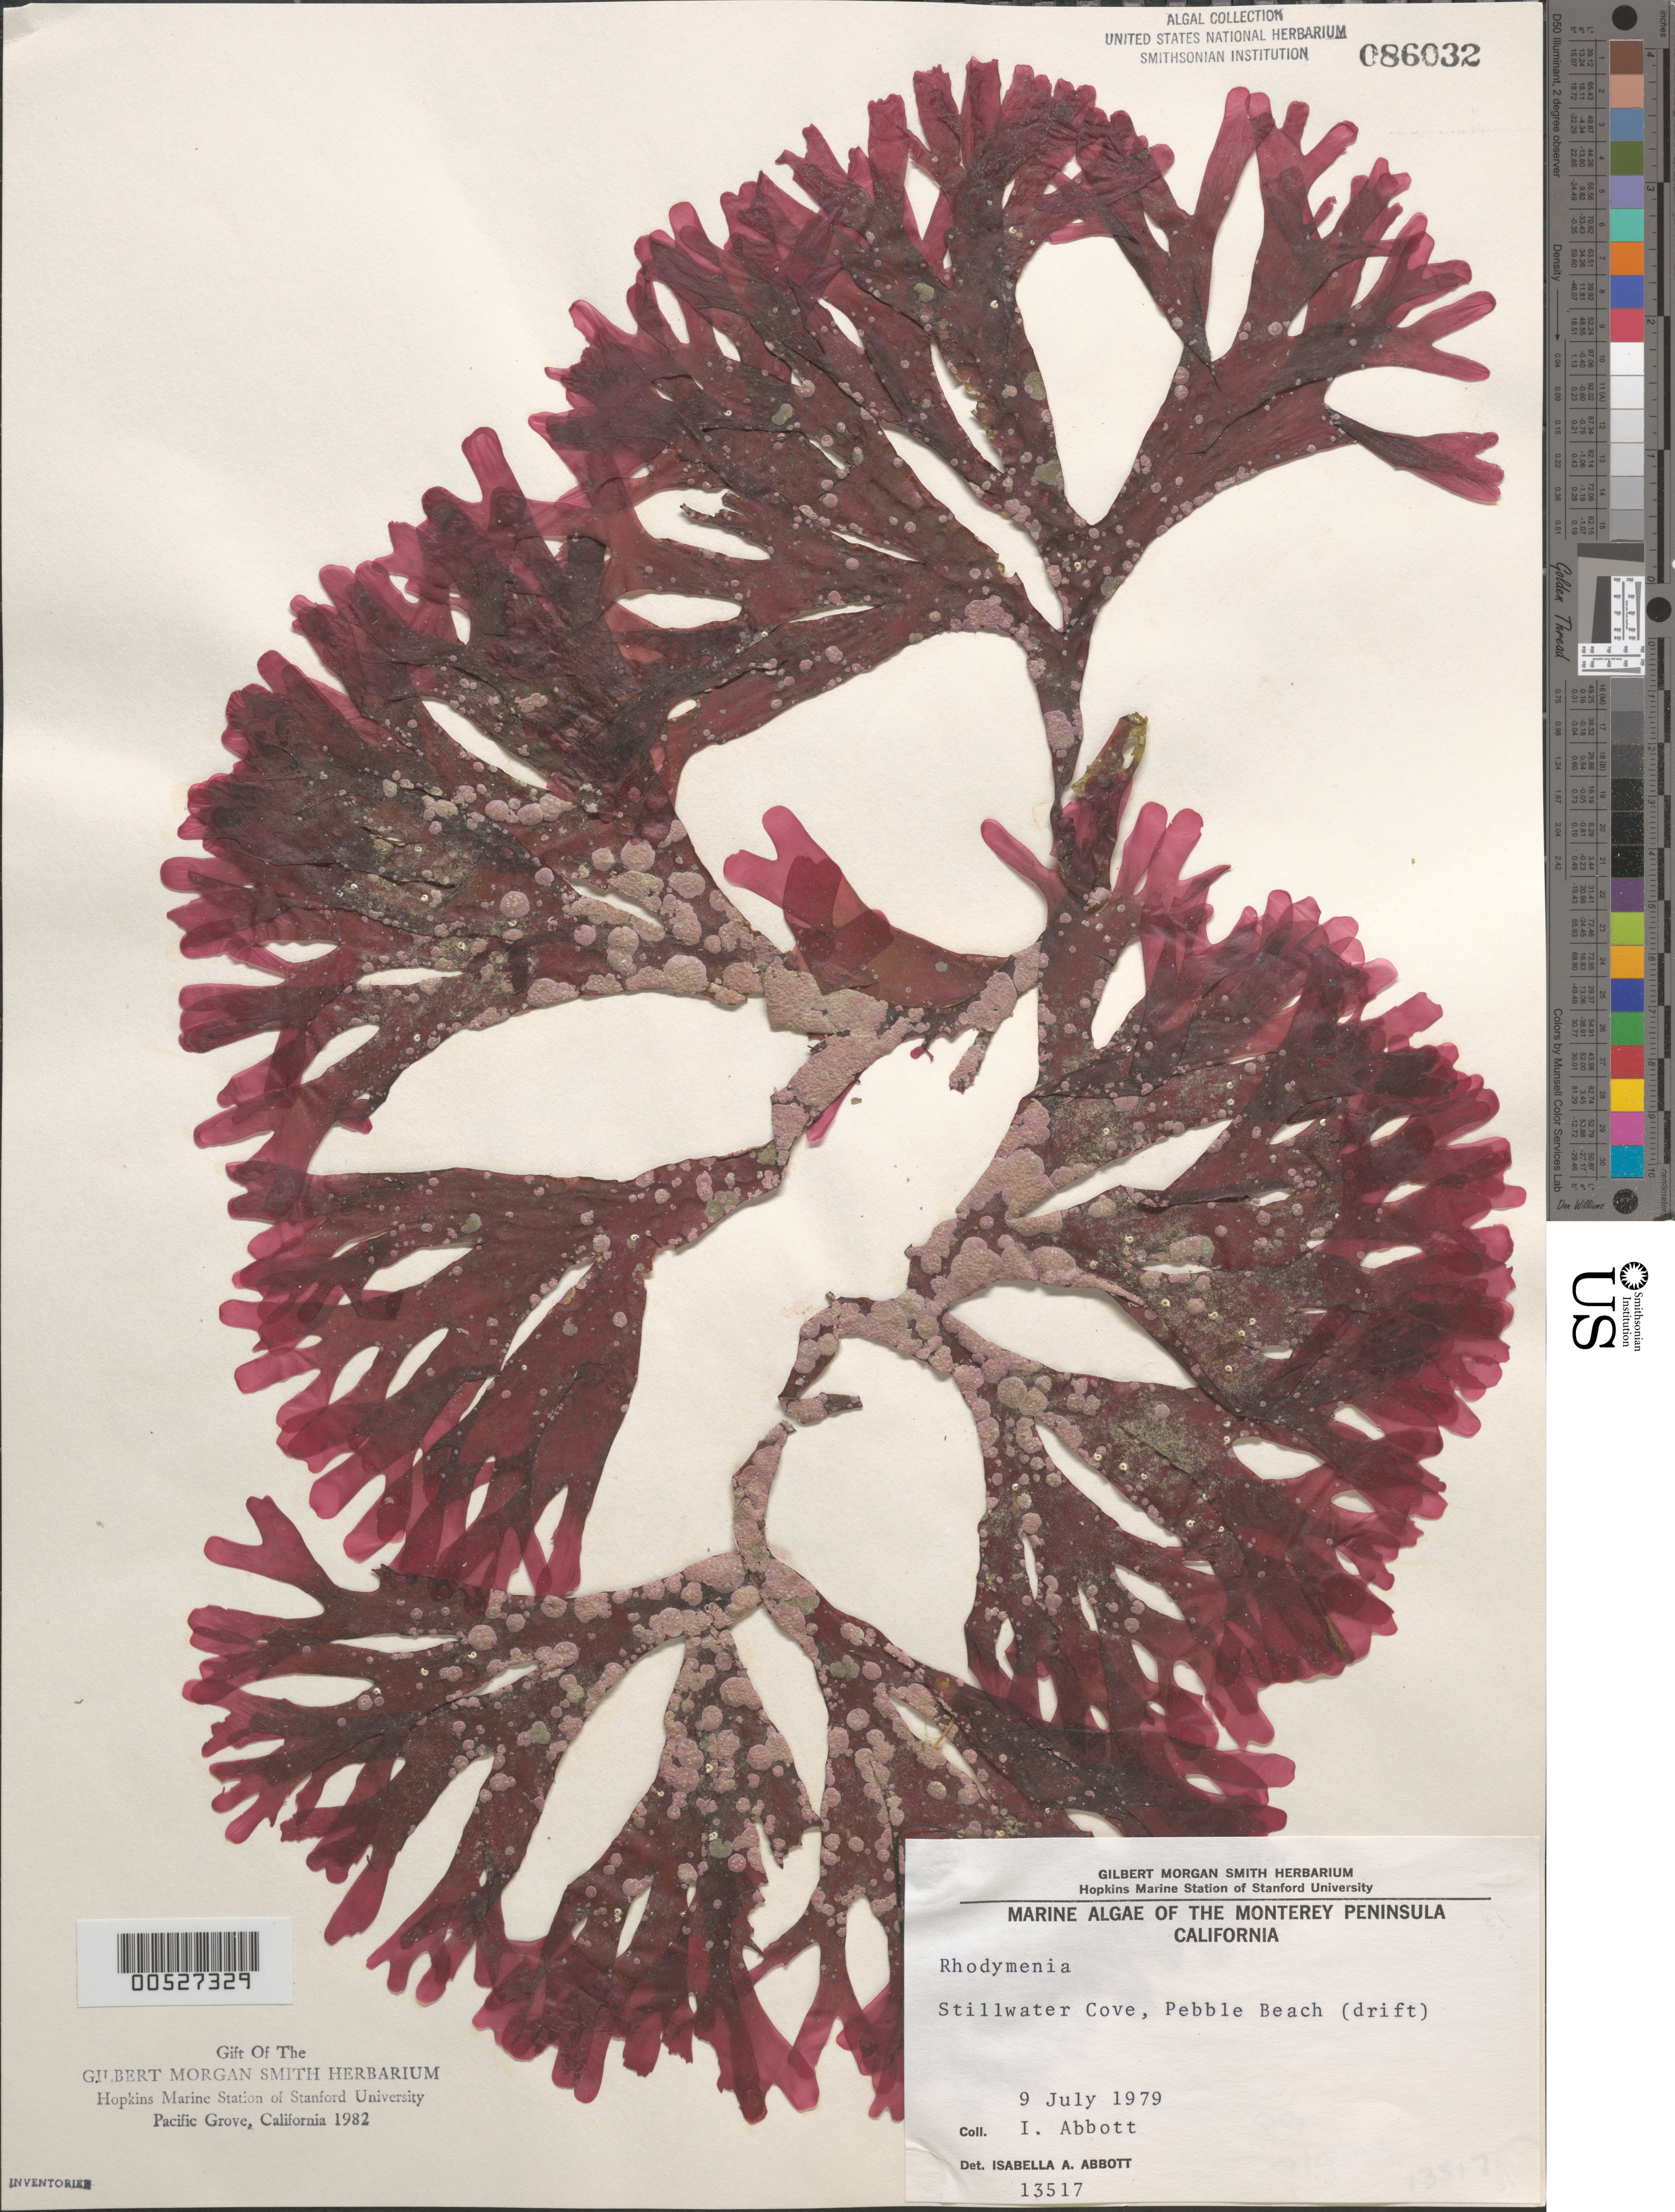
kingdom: Plantae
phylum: Rhodophyta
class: Florideophyceae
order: Rhodymeniales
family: Rhodymeniaceae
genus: Rhodymenia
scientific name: Rhodymenia sp.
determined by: Abbott, Isabella A.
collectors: I. A. Abbott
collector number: IAA 13517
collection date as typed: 09 Jul 1979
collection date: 1979-07-09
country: United States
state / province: California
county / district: Monterey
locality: Stillwater Cove, Pebble Beach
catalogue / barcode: US 86032